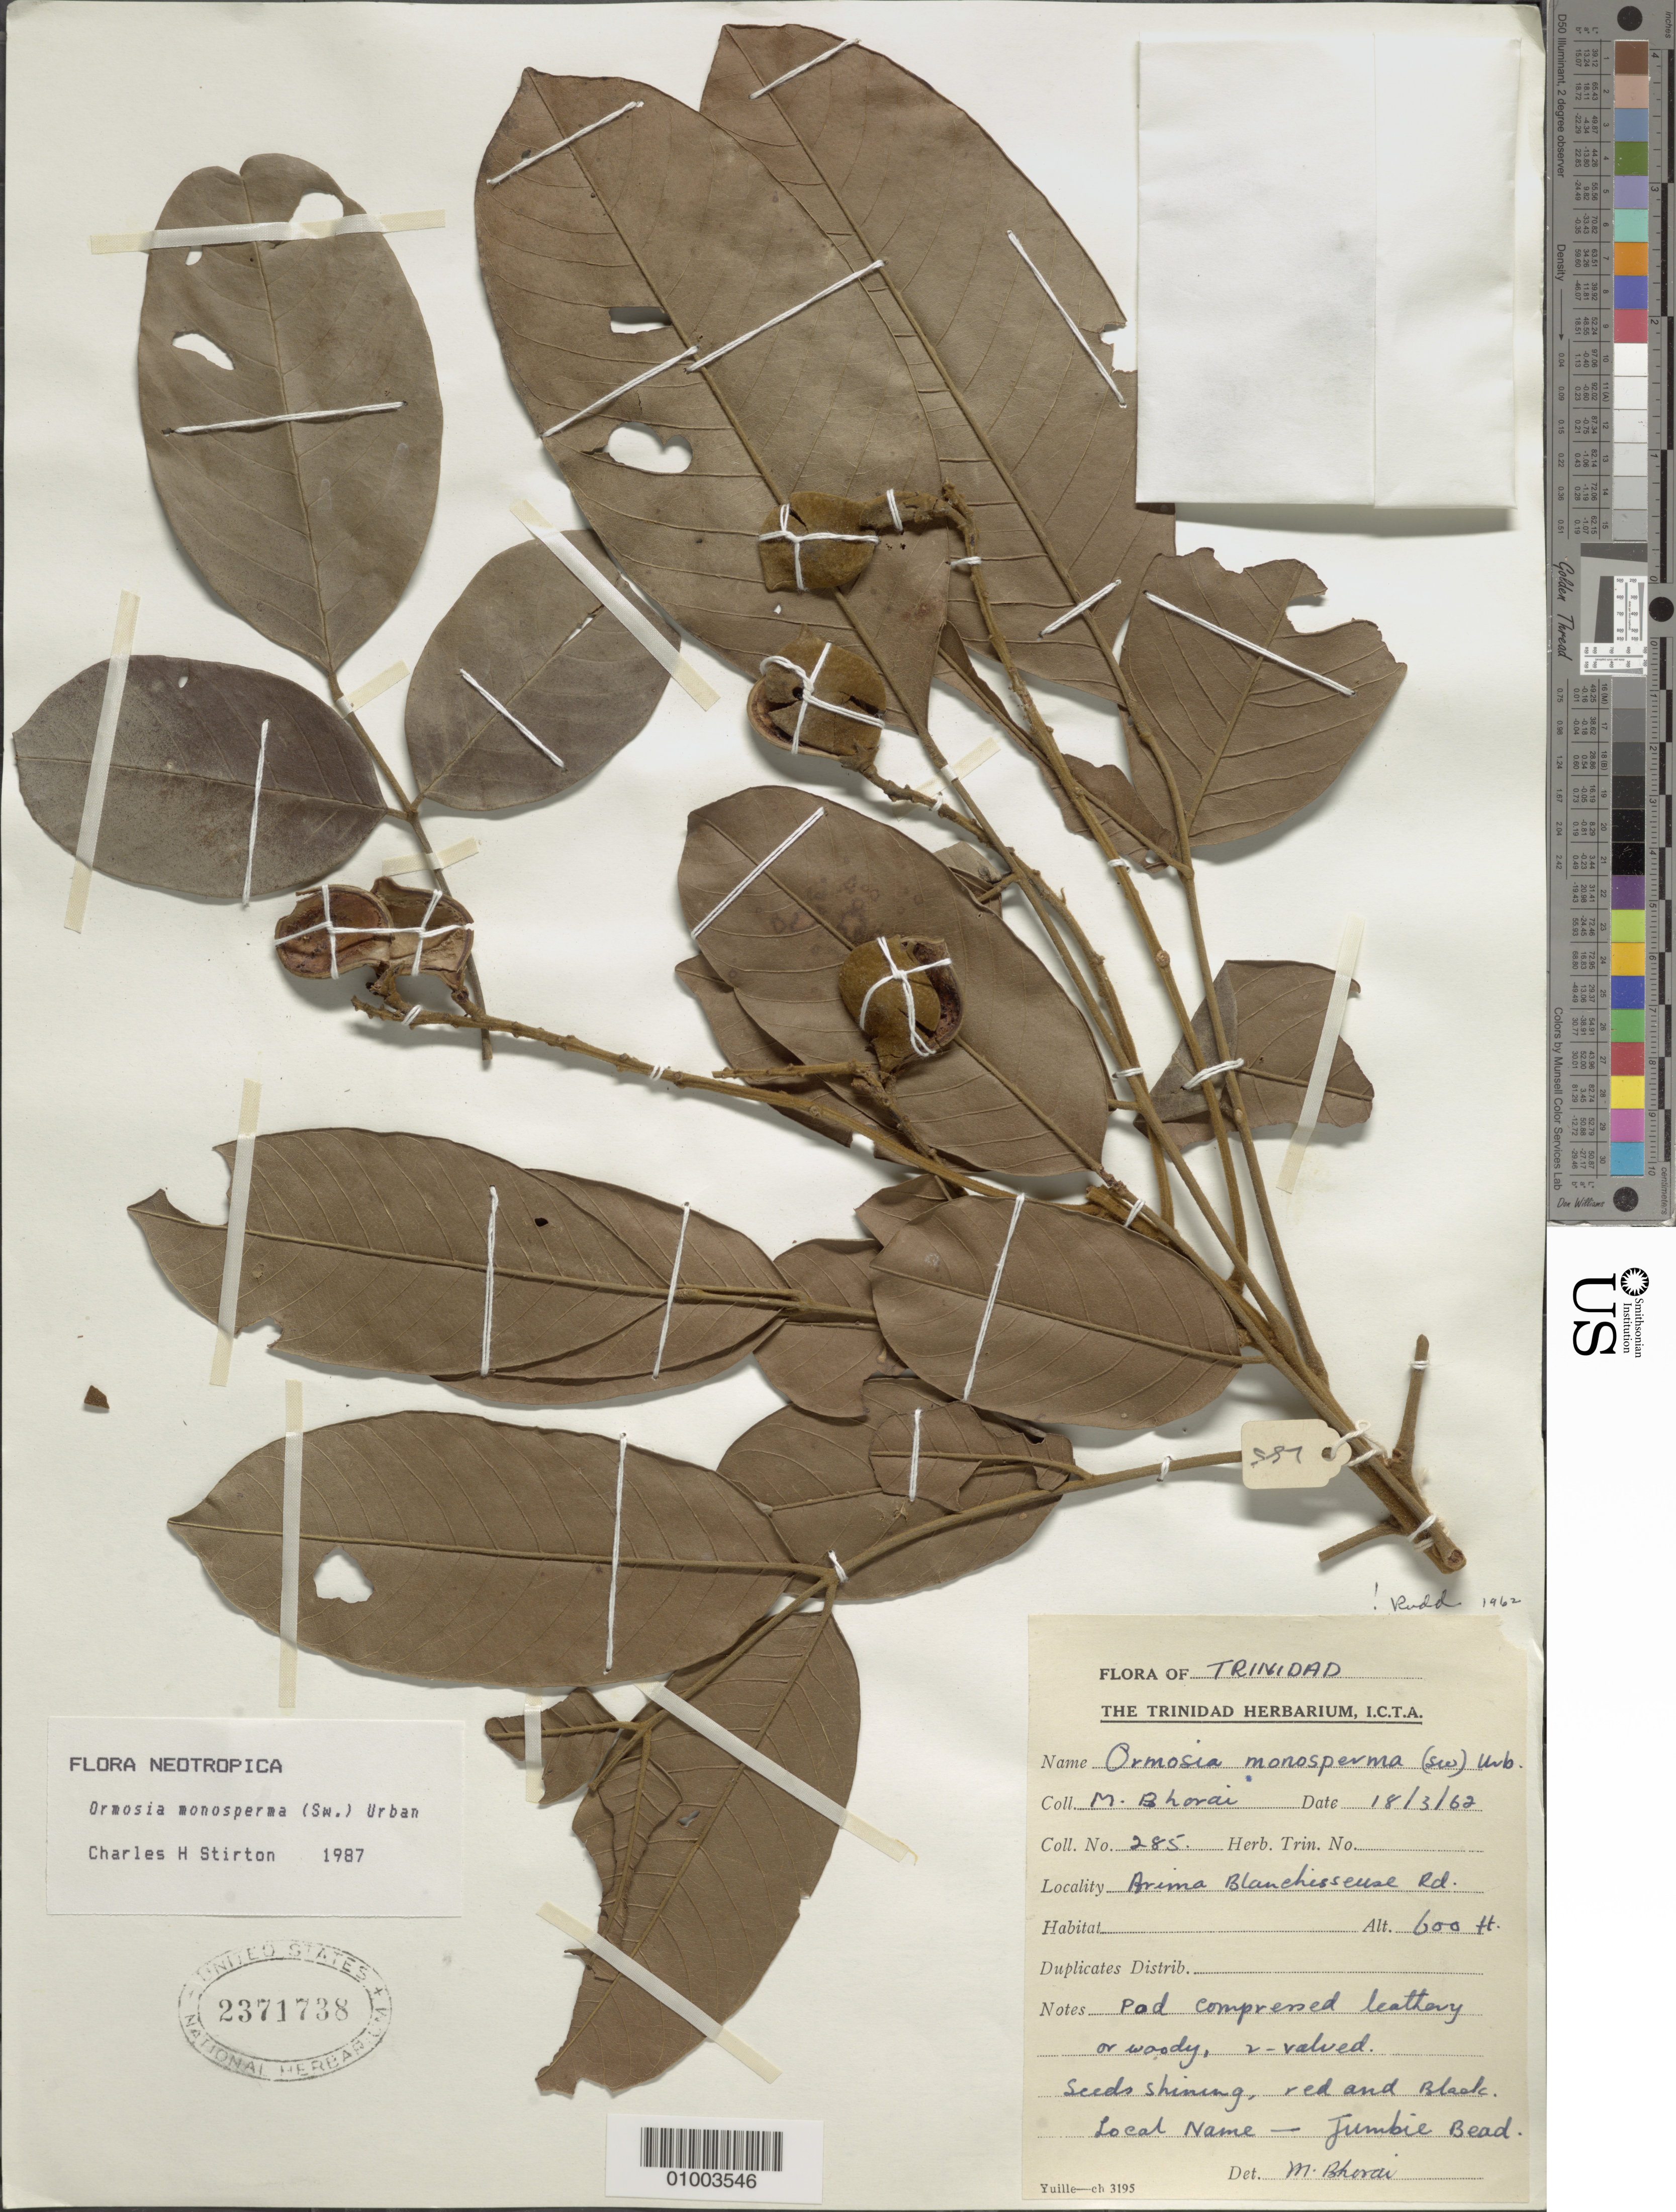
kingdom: Plantae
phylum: Tracheophyta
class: Magnoliopsida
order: Fabales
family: Fabaceae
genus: Ormosia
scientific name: Ormosia monosperma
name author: (Sw.) Urb.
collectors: M. Bhorai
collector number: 285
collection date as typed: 18 Mar 1962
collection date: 1962-03-18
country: Trinidad and Tobago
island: Trinidad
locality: Arima Blanchisseuse Road. Pod Compressed leathery or woody, v-valved. Seeds shining, red and black.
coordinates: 0 N, 0 E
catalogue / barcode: US 2371738